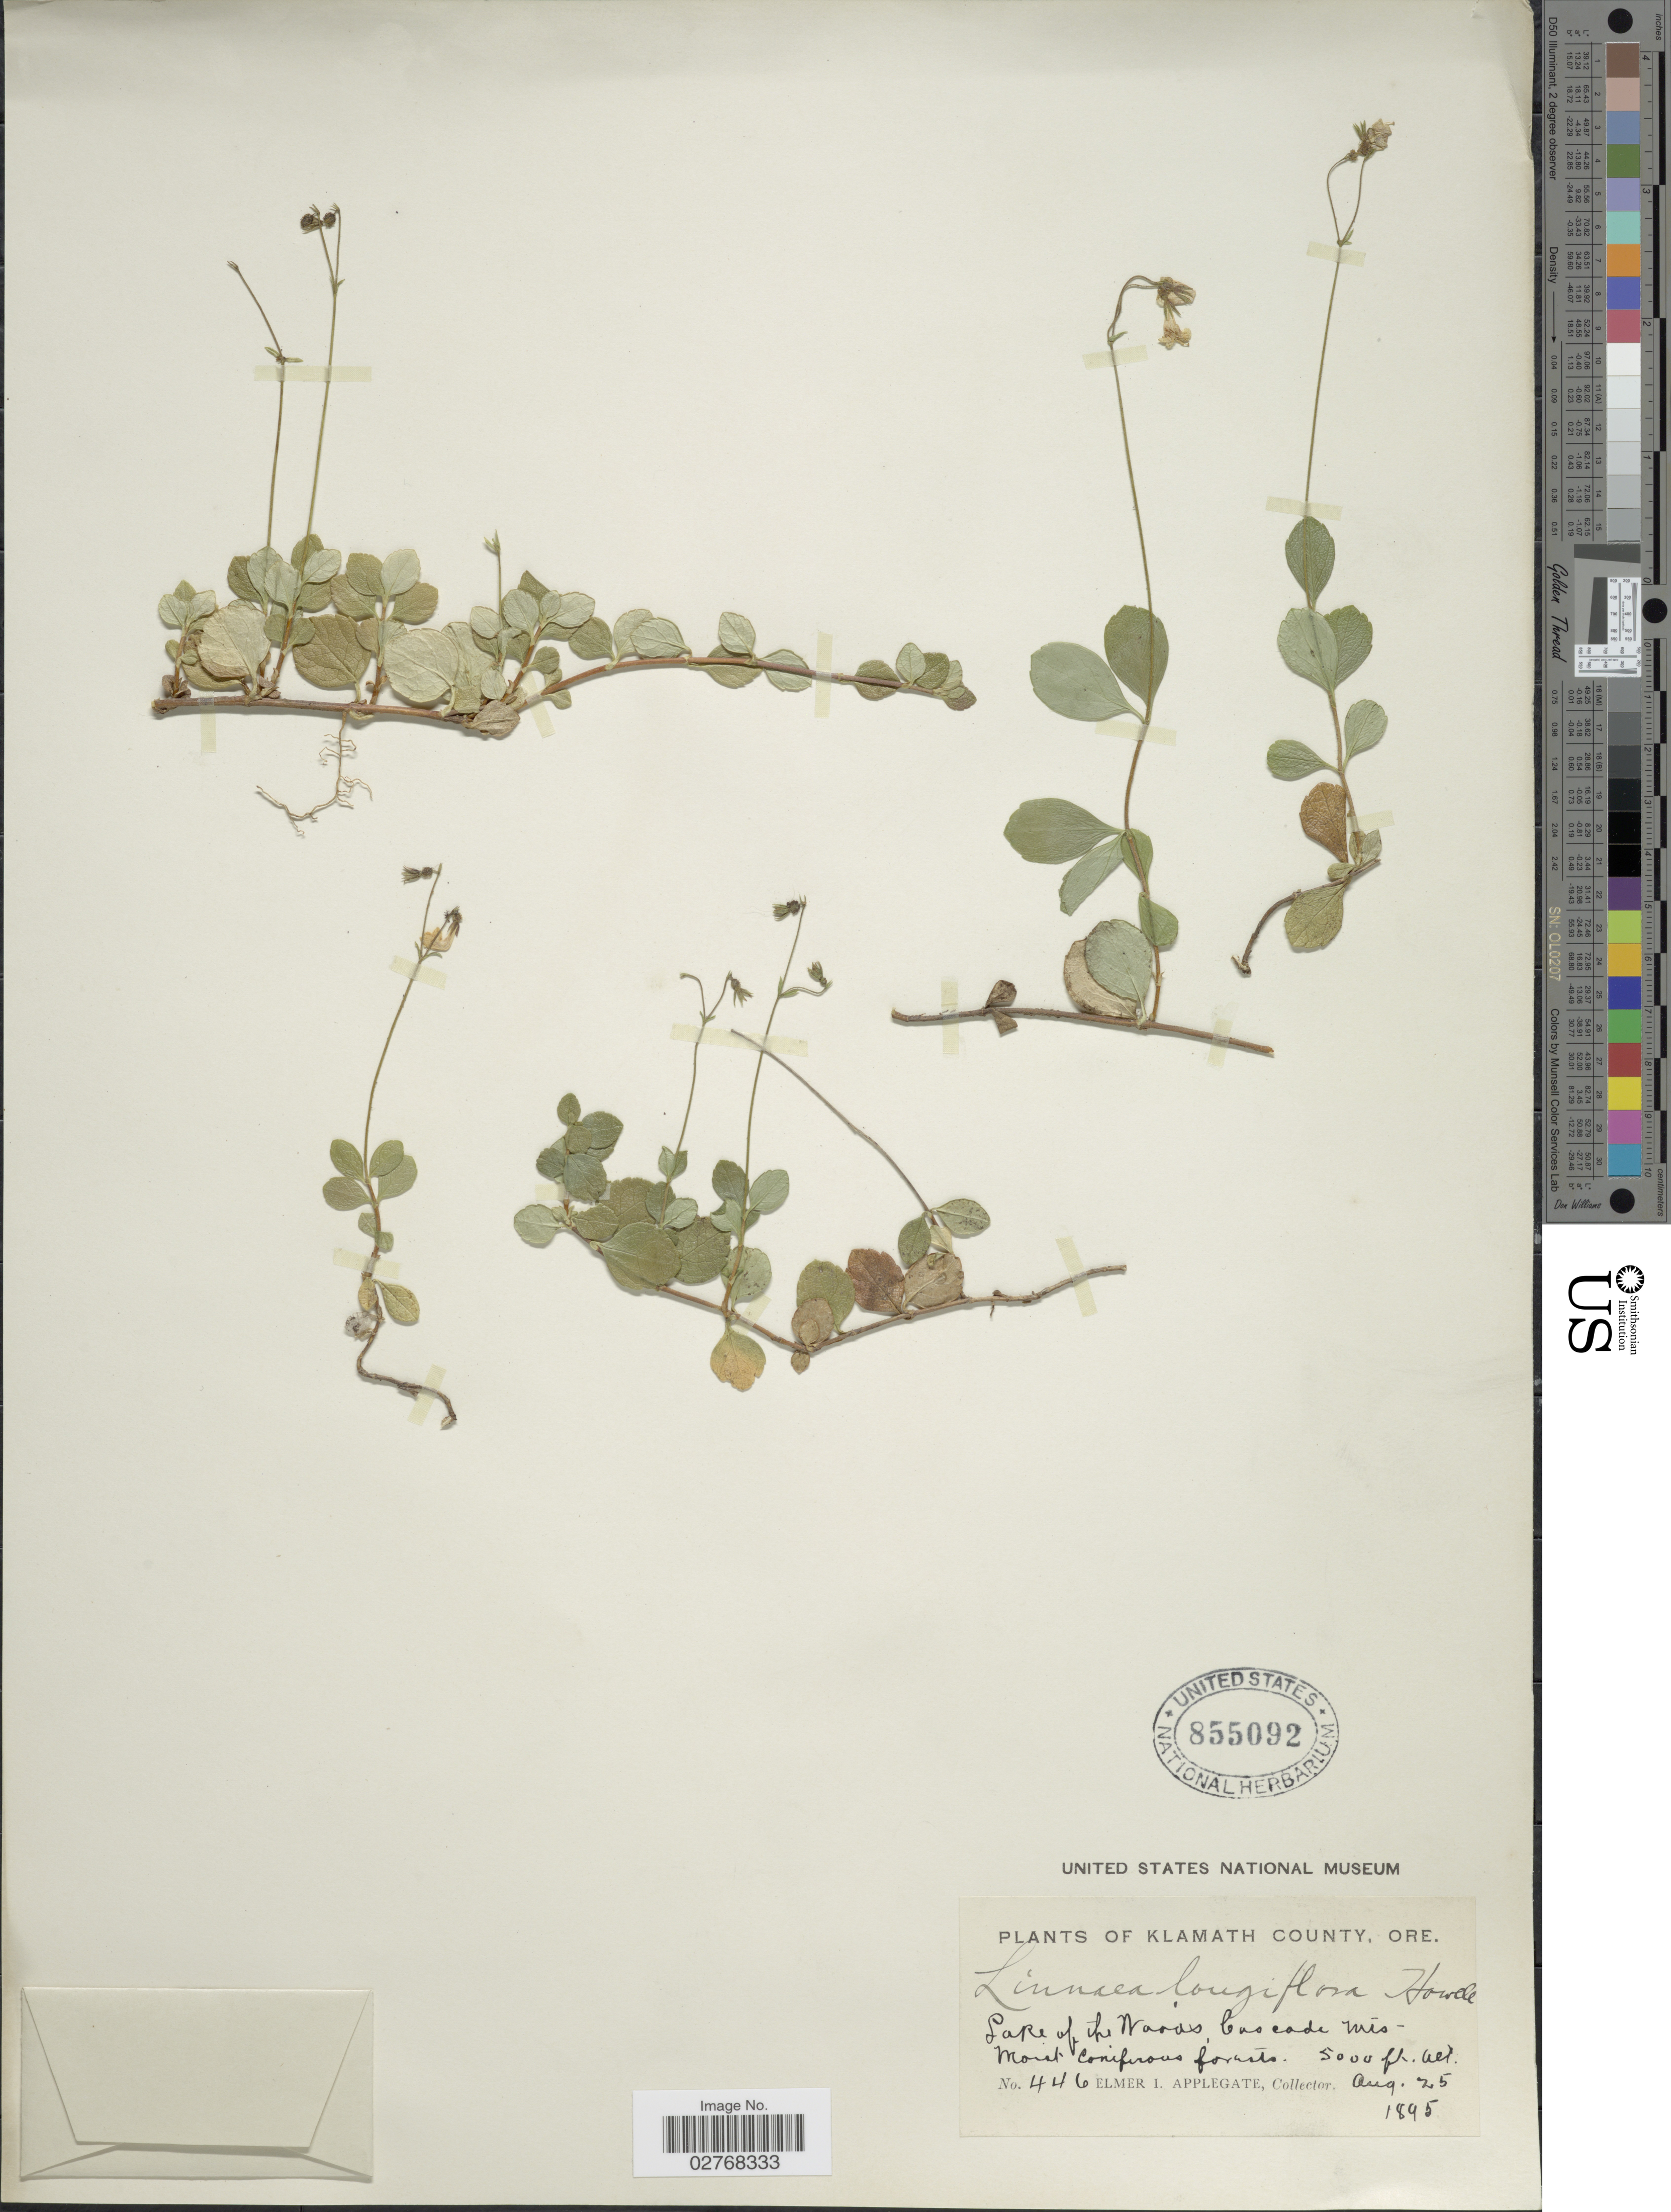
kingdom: Plantae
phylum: Tracheophyta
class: Magnoliopsida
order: Dipsacales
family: Caprifoliaceae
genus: Linnaea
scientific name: Linnaea borealis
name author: L.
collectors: E. I. Applegate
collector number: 446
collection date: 1895-08-25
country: United States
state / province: Oregon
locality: Klamath County. Lake of the Woods, Cascade Mts.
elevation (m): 1524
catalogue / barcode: US 855092